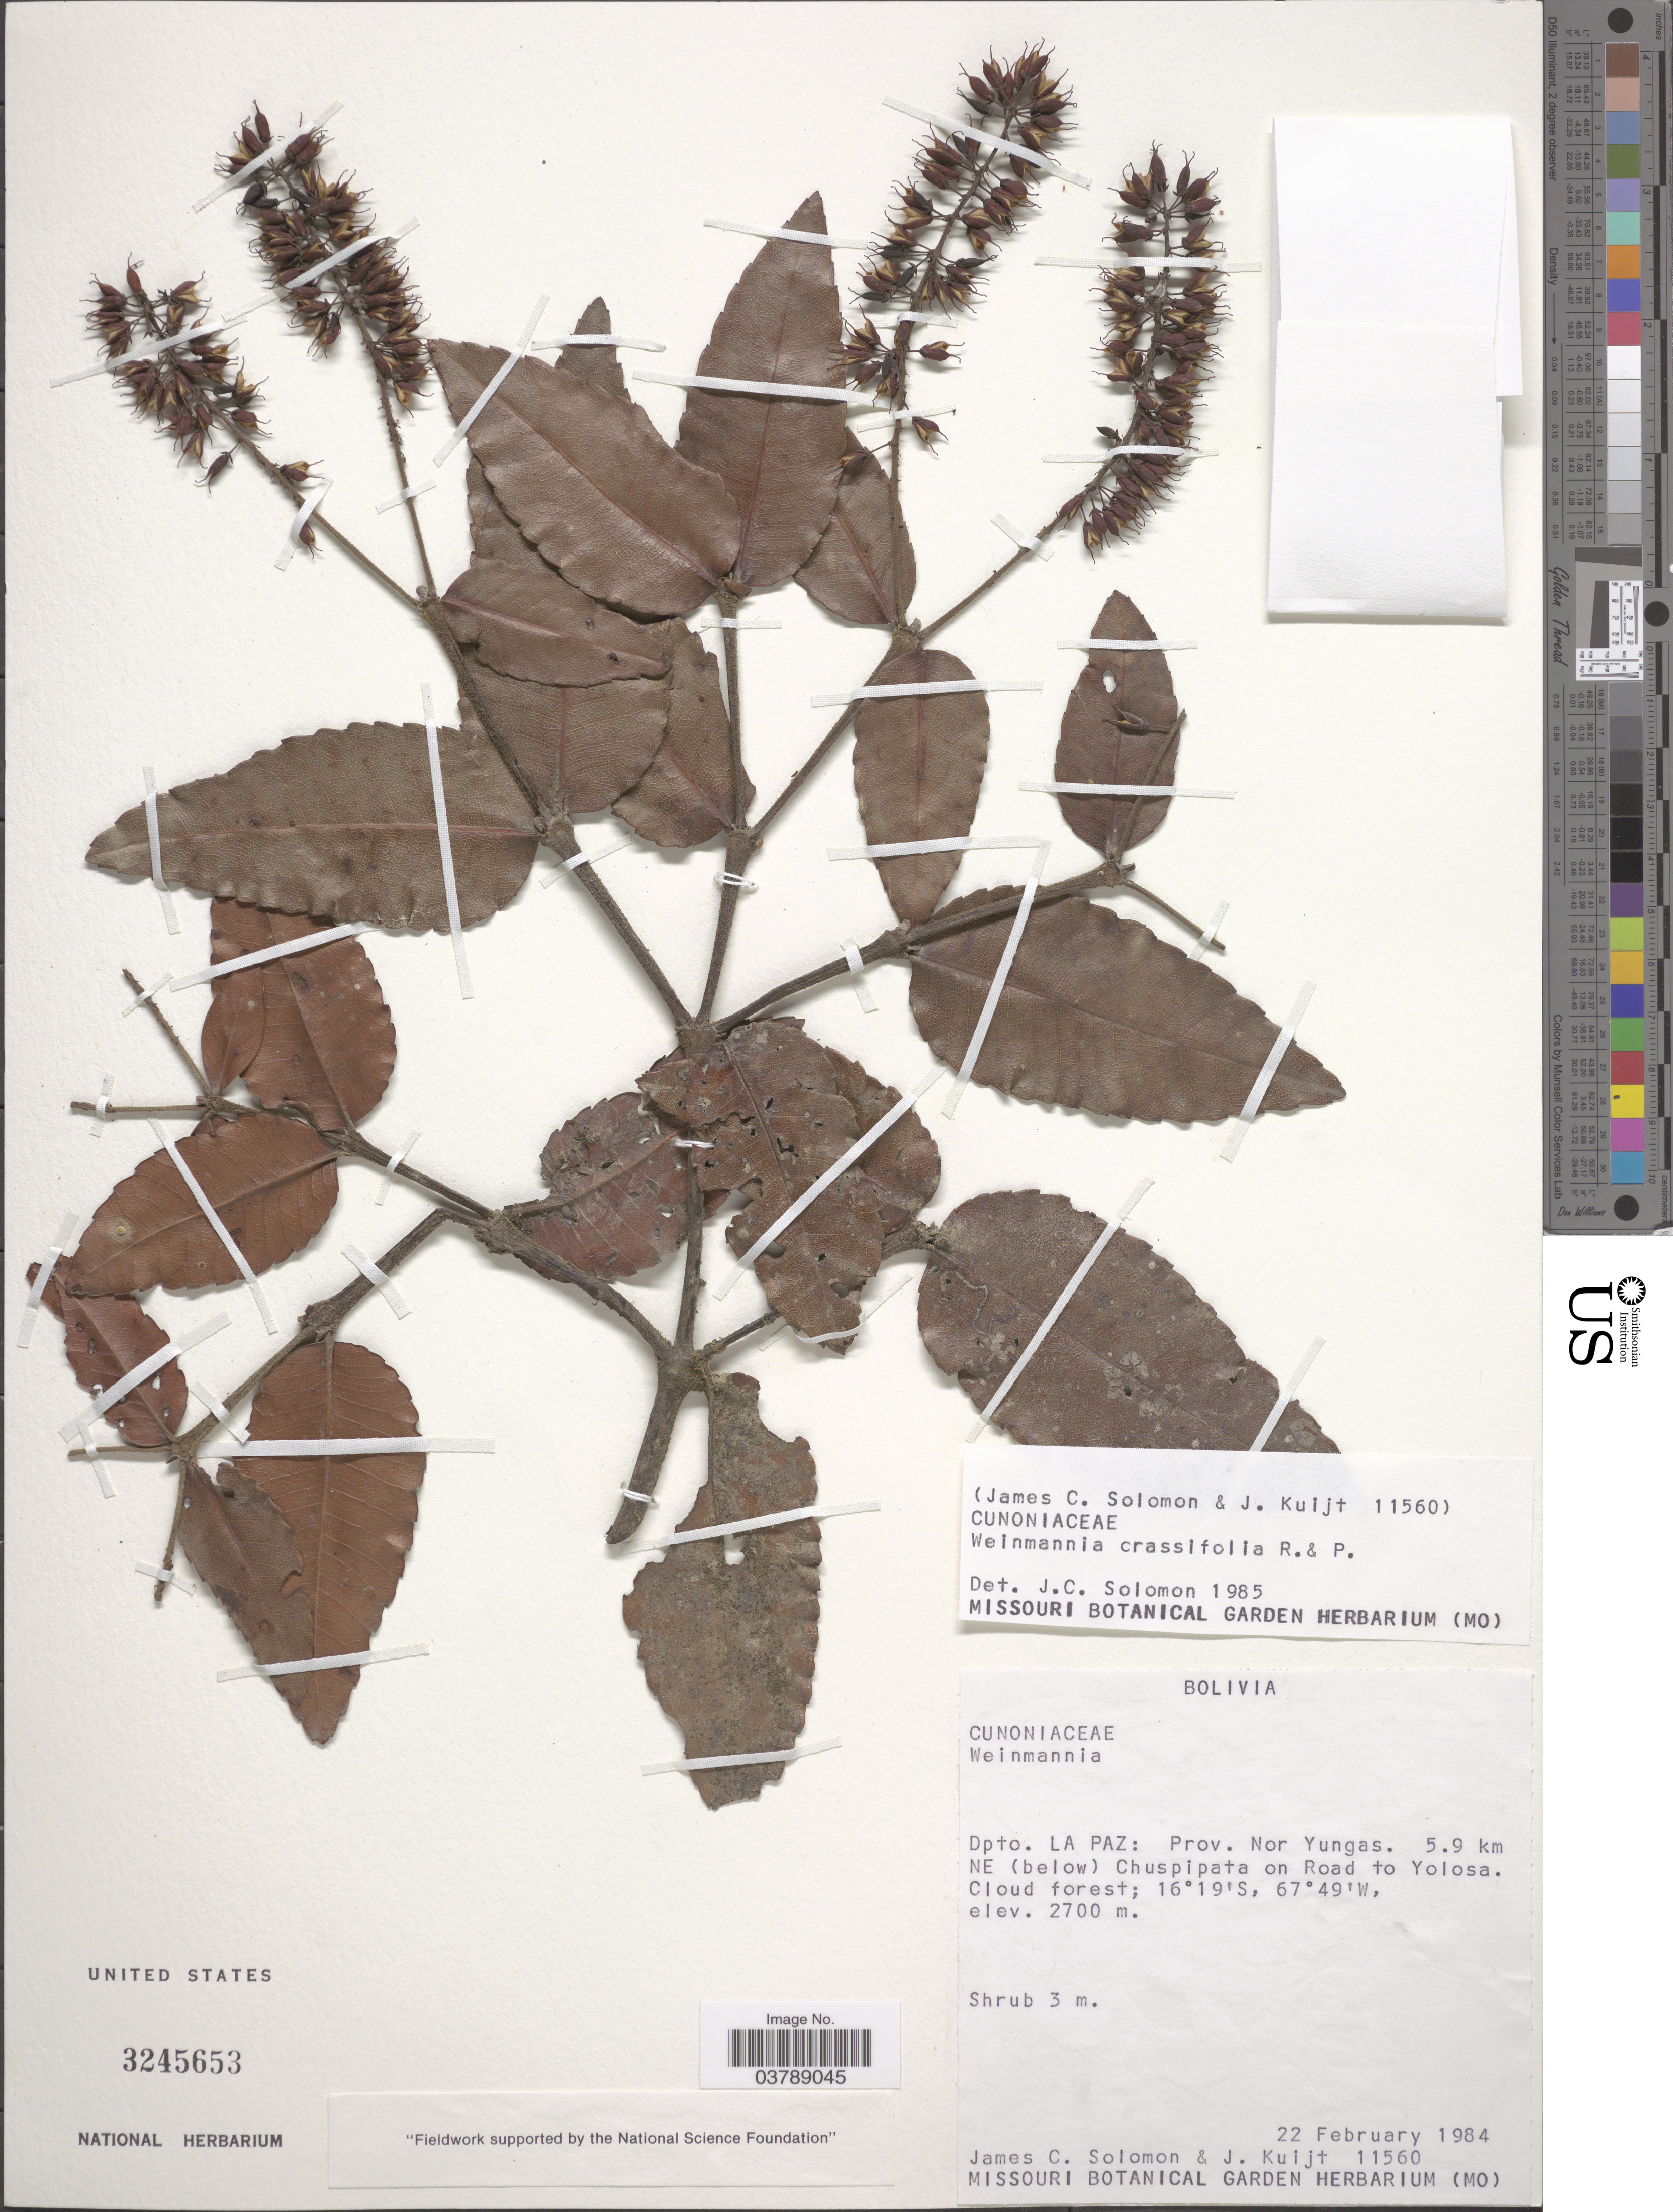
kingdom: Plantae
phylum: Tracheophyta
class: Magnoliopsida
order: Oxalidales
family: Cunoniaceae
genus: Weinmannia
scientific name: Weinmannia crassifolia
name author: Ruiz & Pav.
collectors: J. C. Solomon & J. Kuijt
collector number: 11560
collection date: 1984-02-22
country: Bolivia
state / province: La Paz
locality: Dpto. La Paz: Prov. Nor Yungas. 5.9 km NE (below) Chuspipata on Road to Yolosa.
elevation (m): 2700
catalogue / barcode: US 3245653